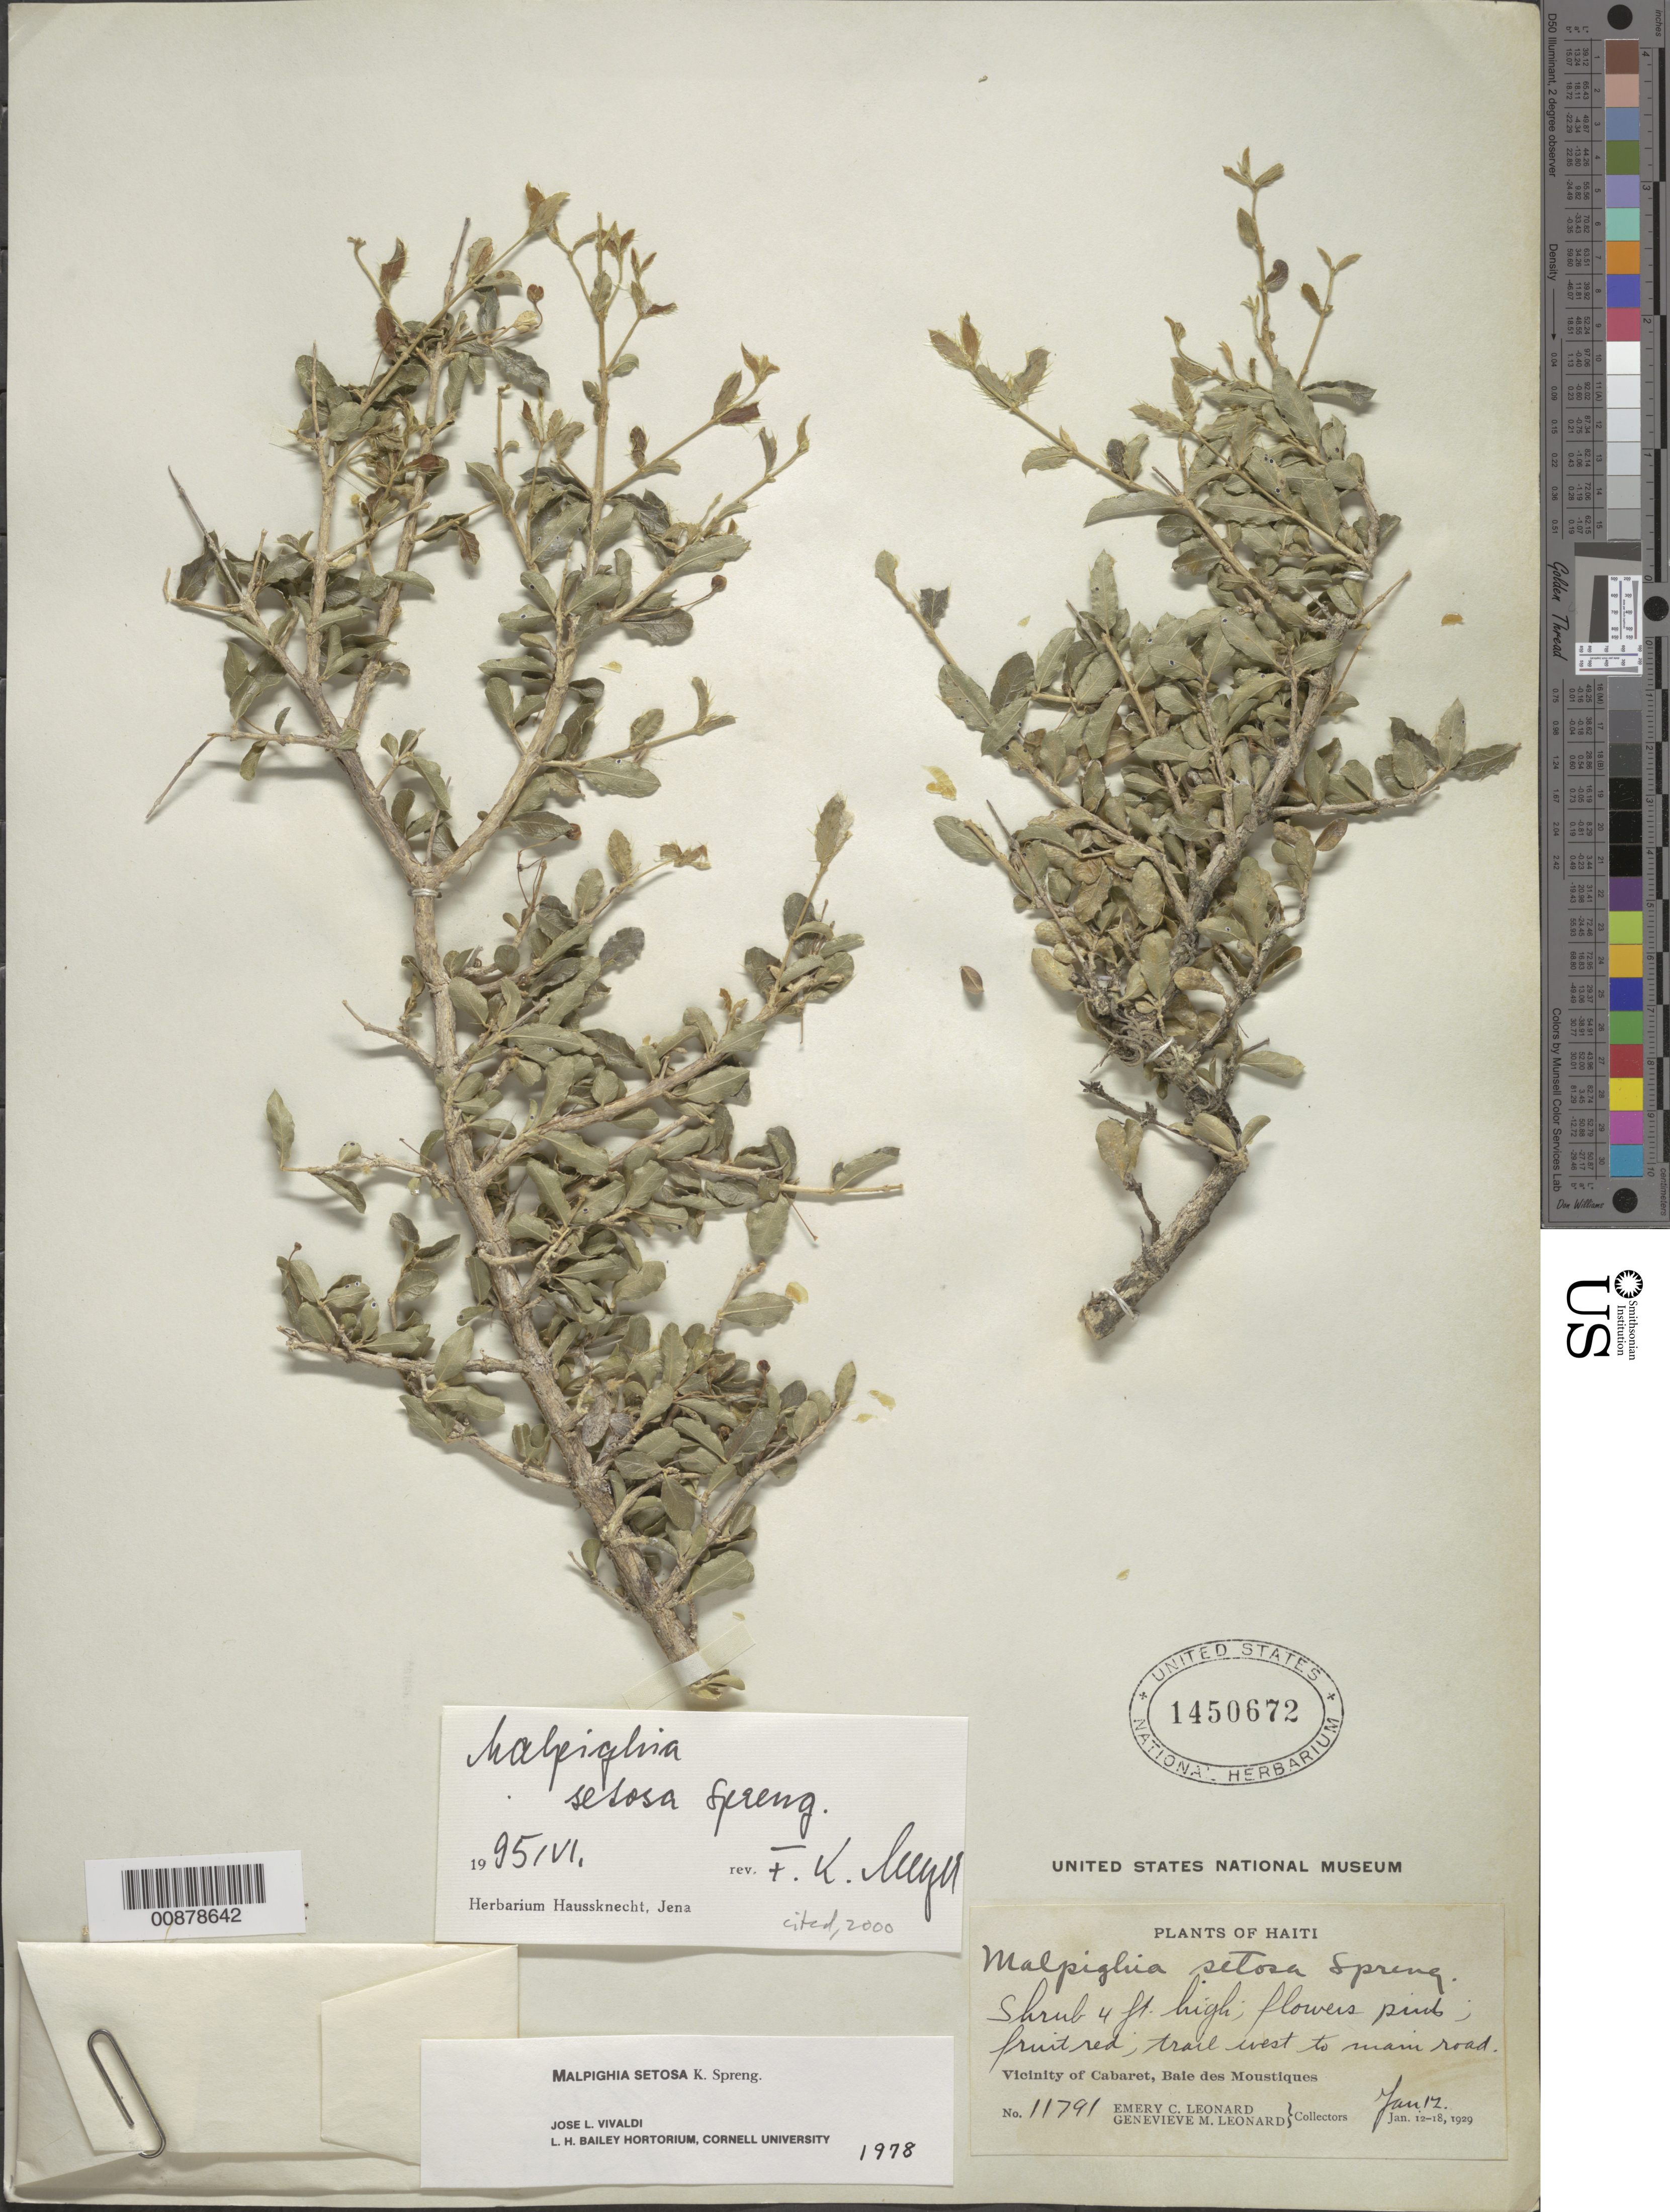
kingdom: Plantae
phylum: Tracheophyta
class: Magnoliopsida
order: Malpighiales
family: Malpighiaceae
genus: Malpighia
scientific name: Malpighia setosa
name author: Spreng.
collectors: E. C. Leonard & G. M. Leonard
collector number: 11791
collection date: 1929-01-12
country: Haiti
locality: Trail west to main road. Vicinity of Cabaret, Baie des Moustiques.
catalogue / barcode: US 1450672